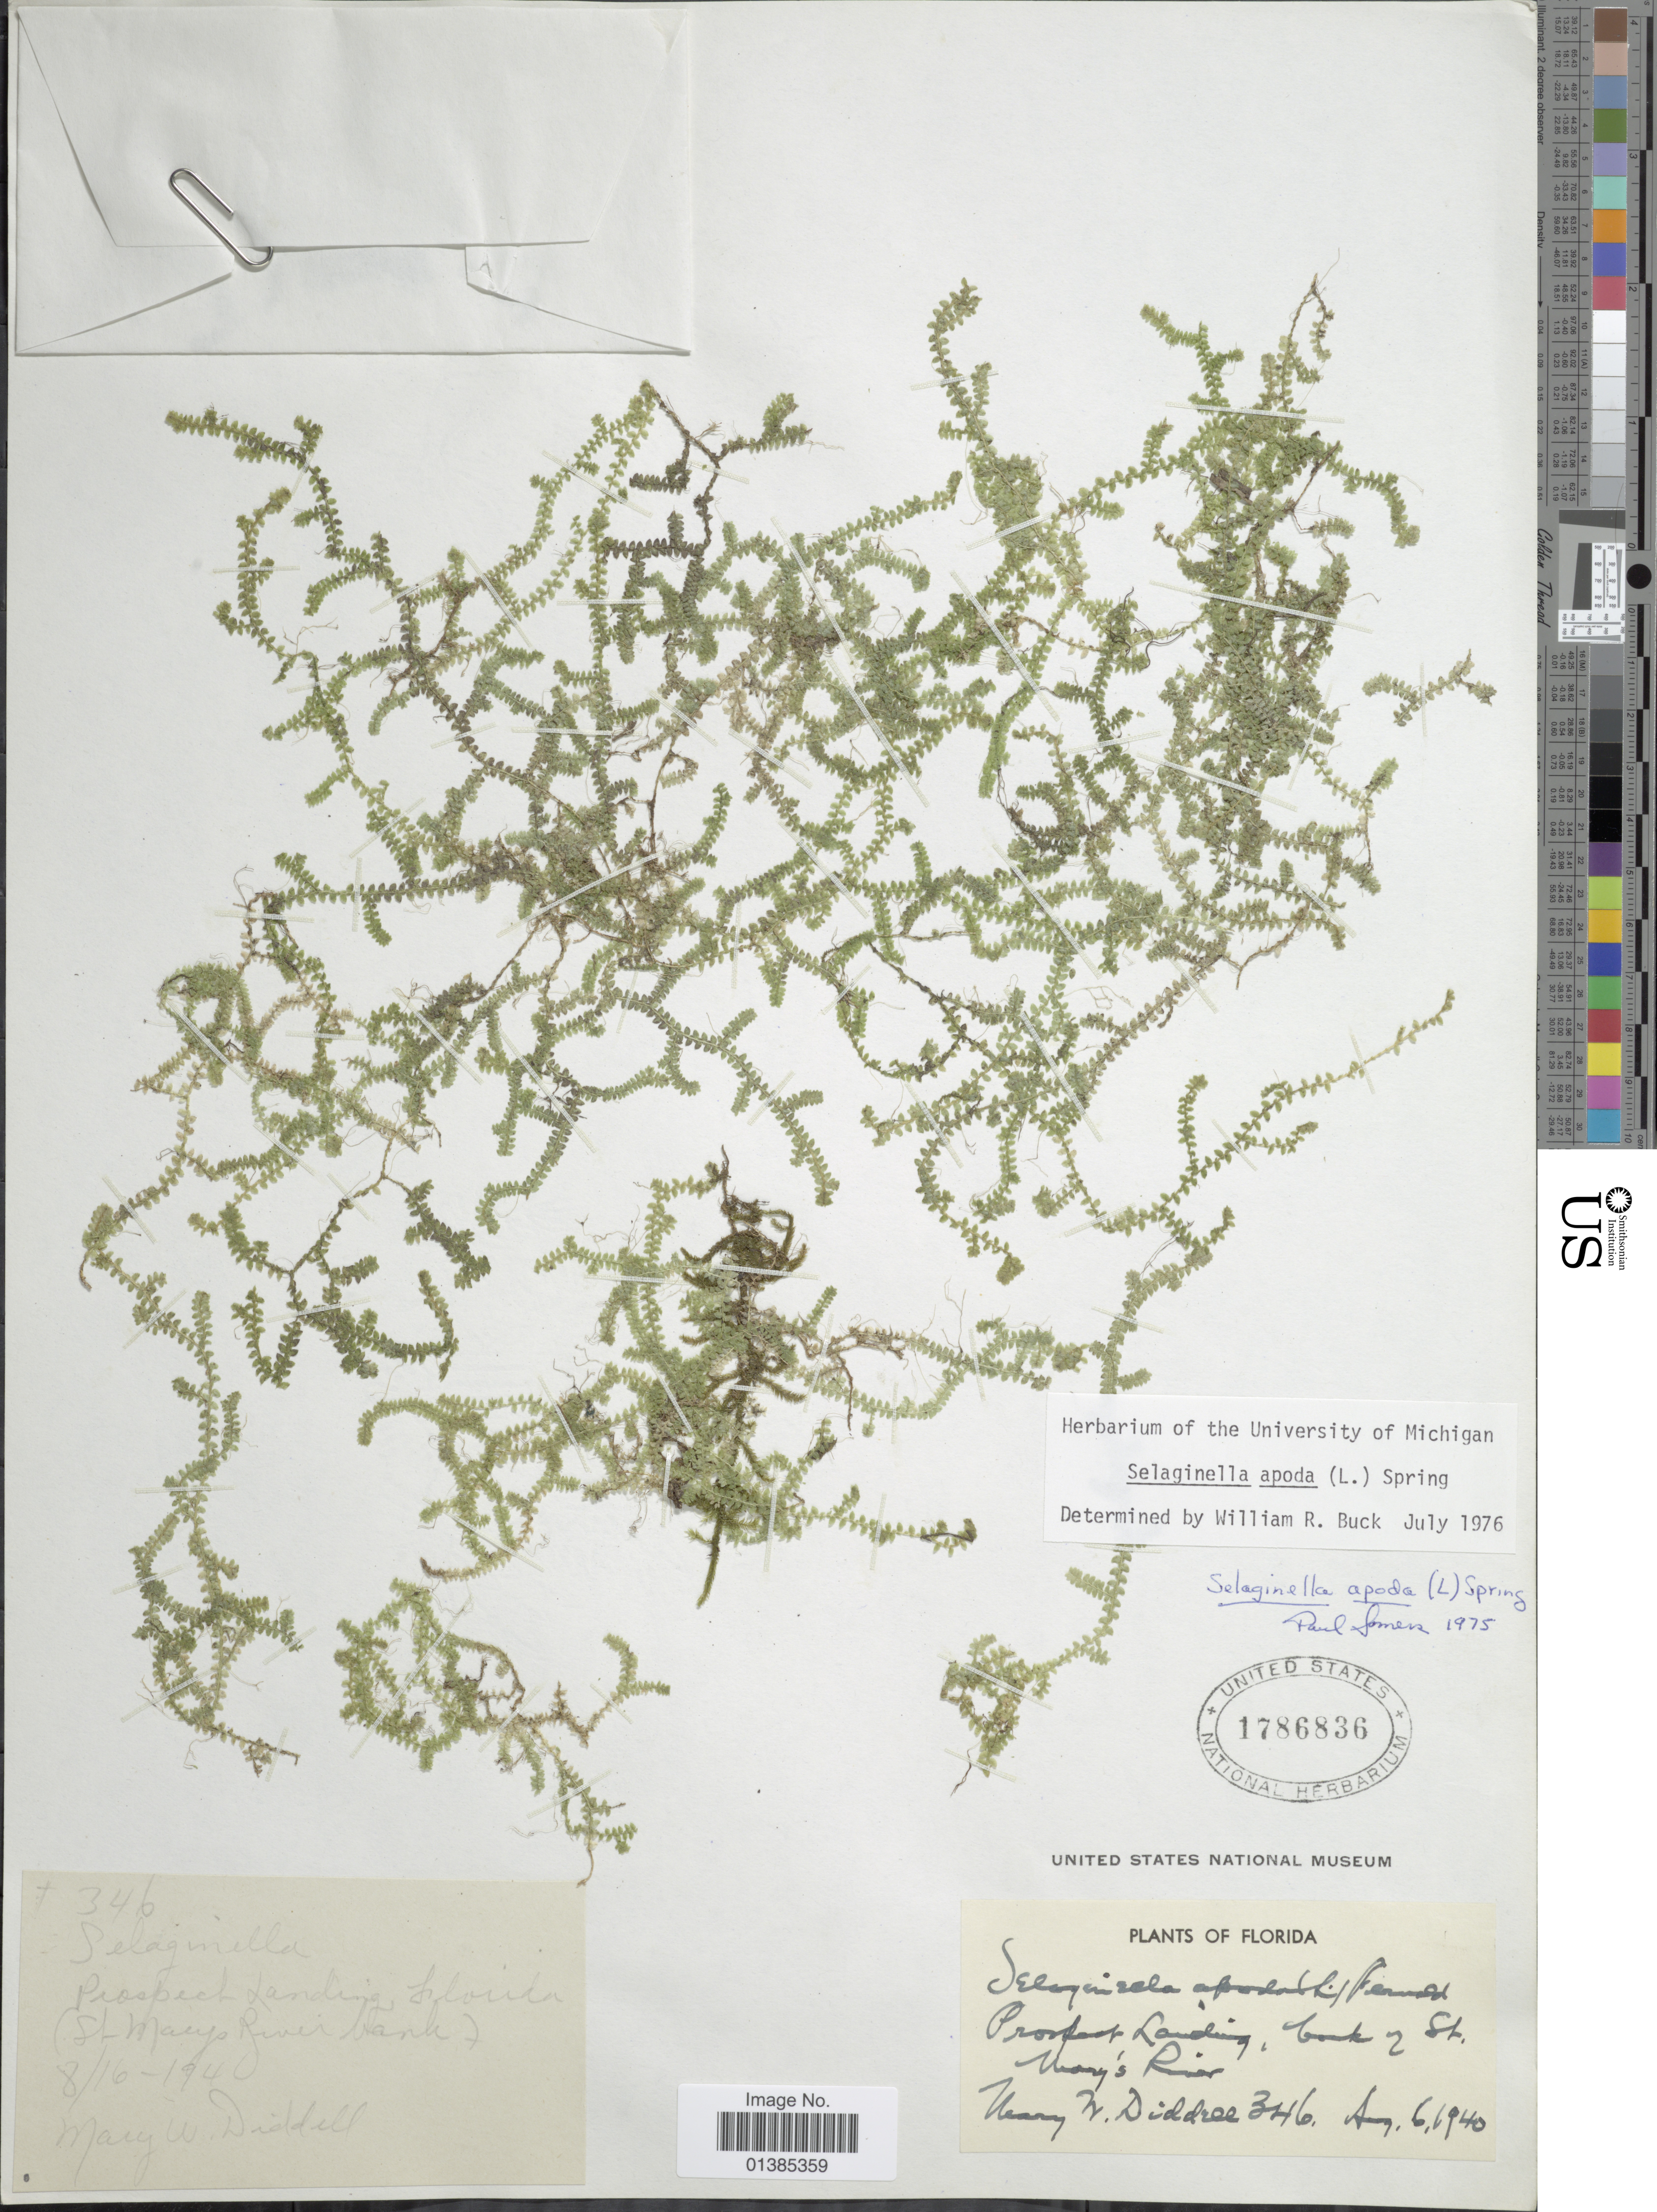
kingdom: Plantae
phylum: Tracheophyta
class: Lycopodiopsida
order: Selaginellales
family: Selaginellaceae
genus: Selaginella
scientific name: Selaginella apus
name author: Spring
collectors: M. Diddell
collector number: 346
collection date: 1940-08-06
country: United States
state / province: Florida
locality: Prospect Landing, bank of St. Mary's River.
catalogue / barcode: US 1786836